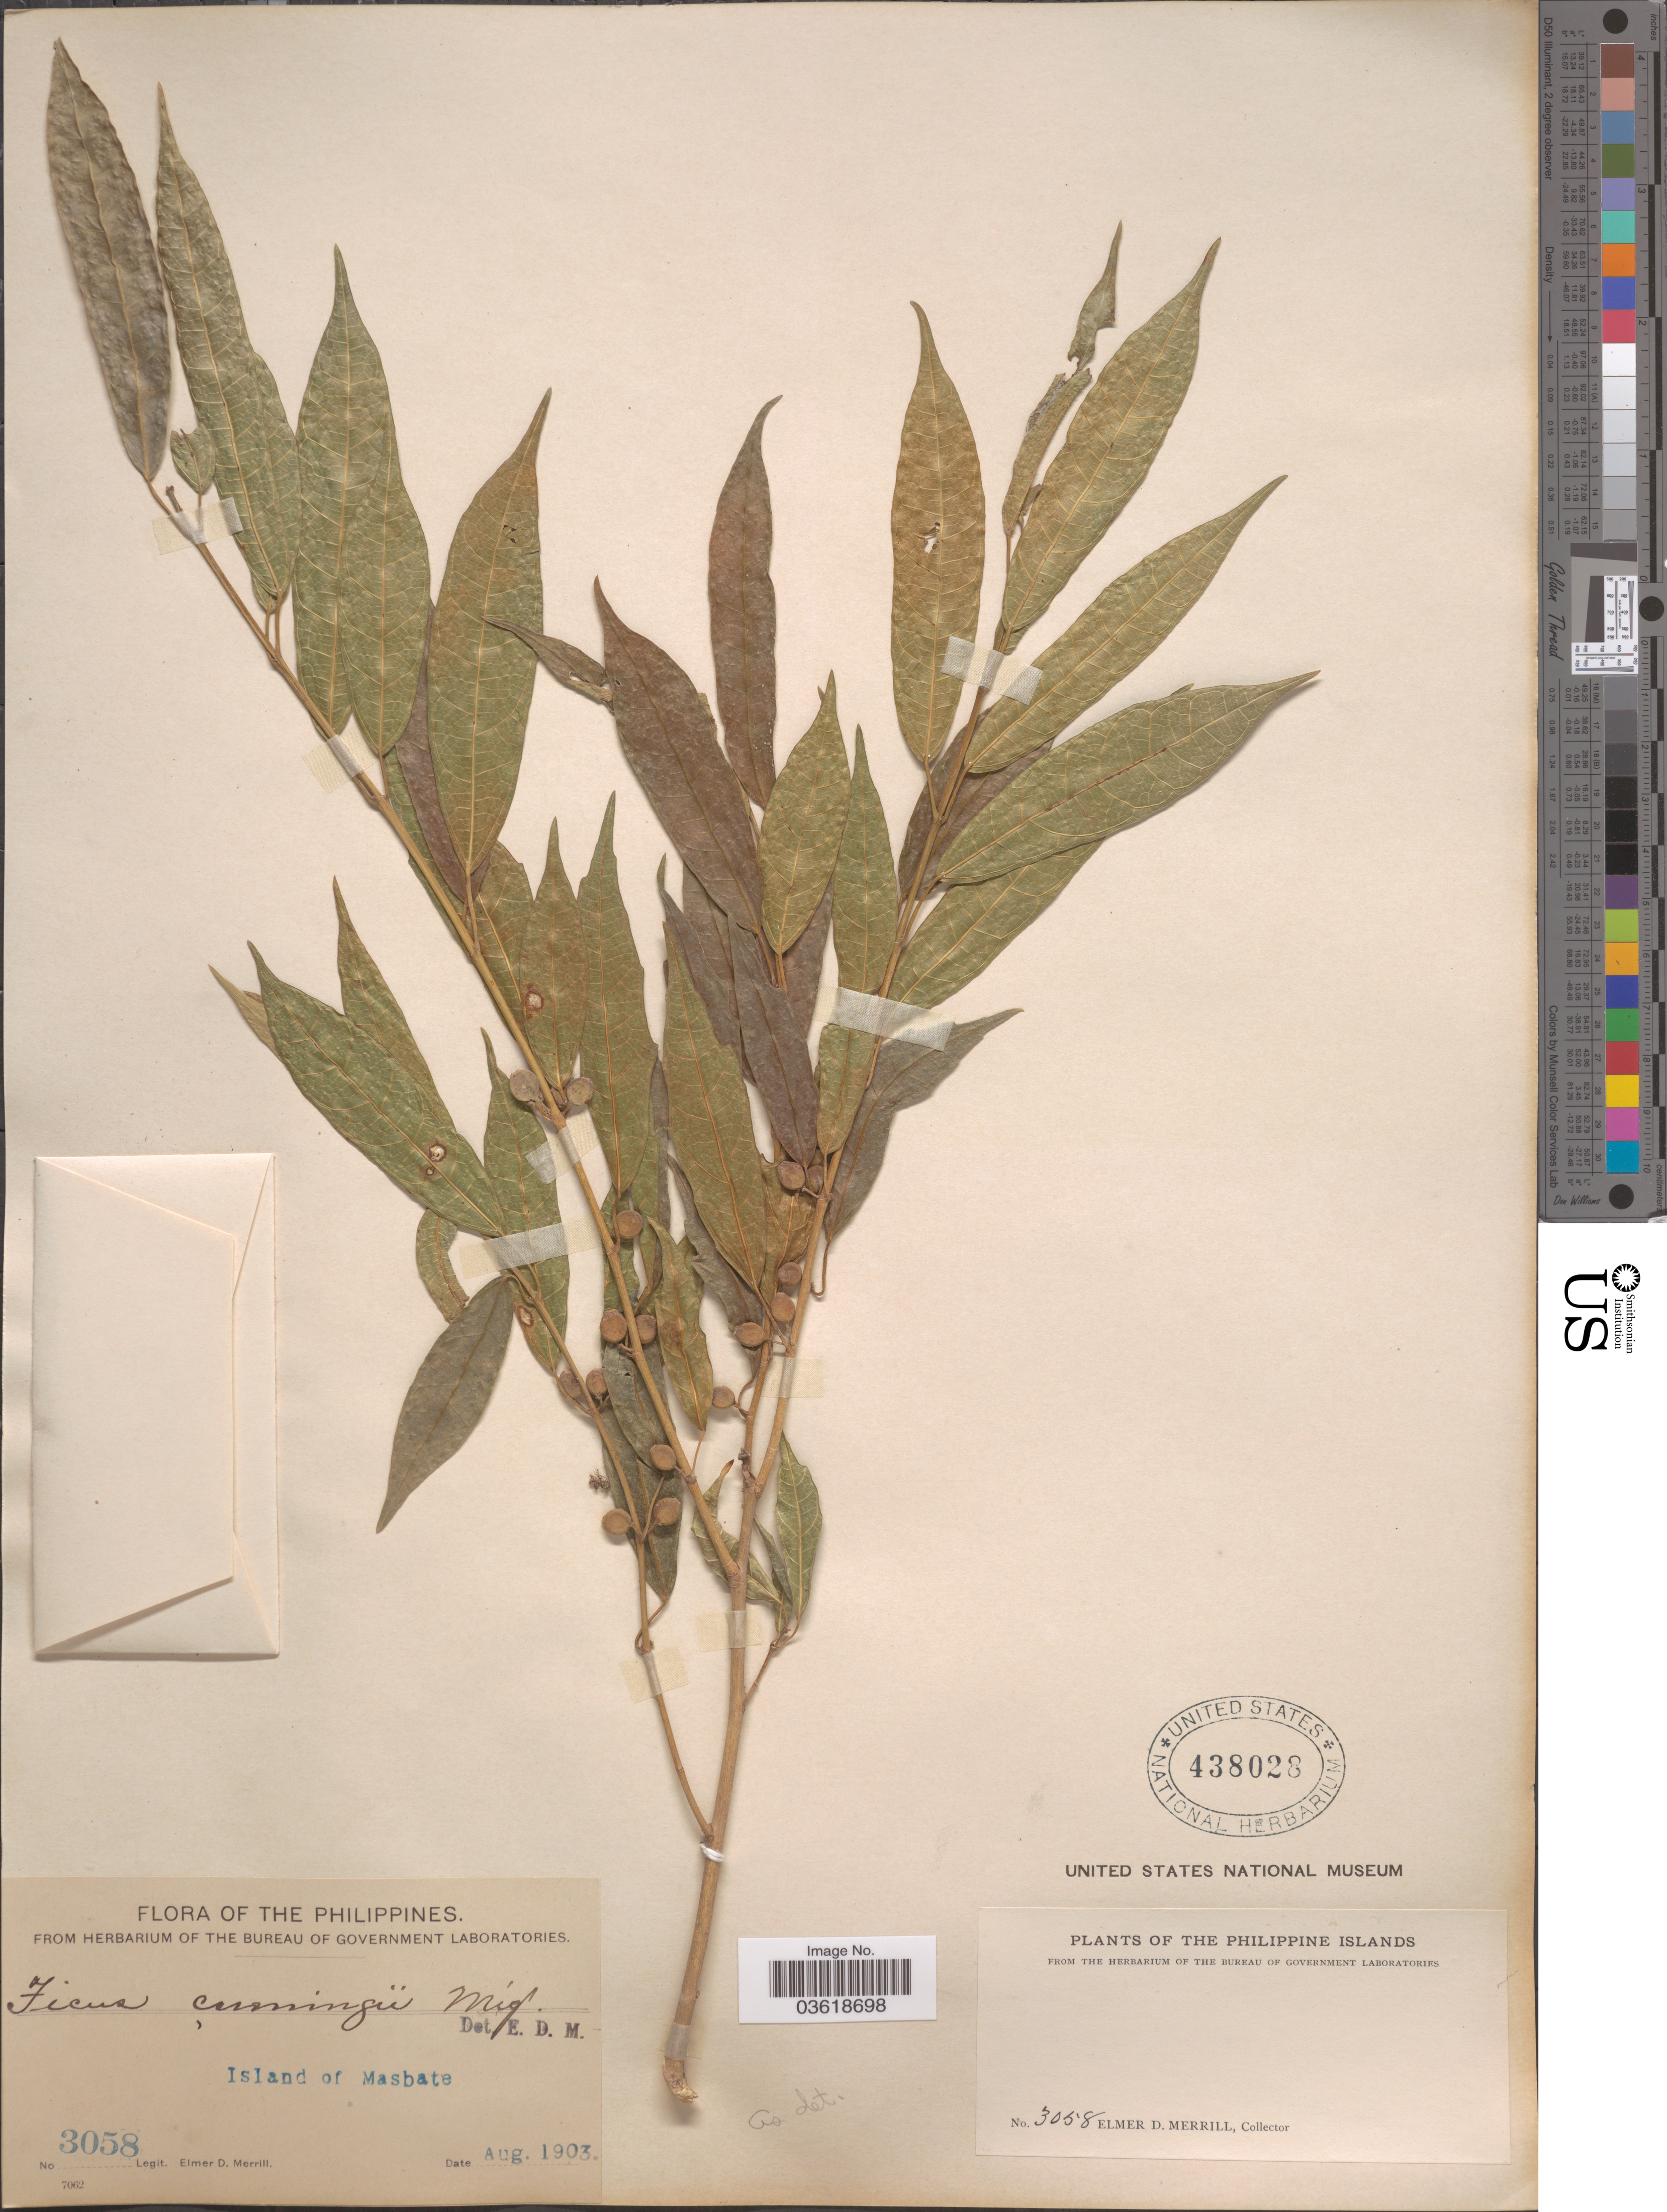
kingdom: Plantae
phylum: Tracheophyta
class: Magnoliopsida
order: Rosales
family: Moraceae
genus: Ficus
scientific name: Ficus cumingii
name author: Miq.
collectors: E. D. Merrill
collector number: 3058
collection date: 1903-08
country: Philippines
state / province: Bicol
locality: Philippine Islands. Island of Masbate.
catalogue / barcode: US 438028